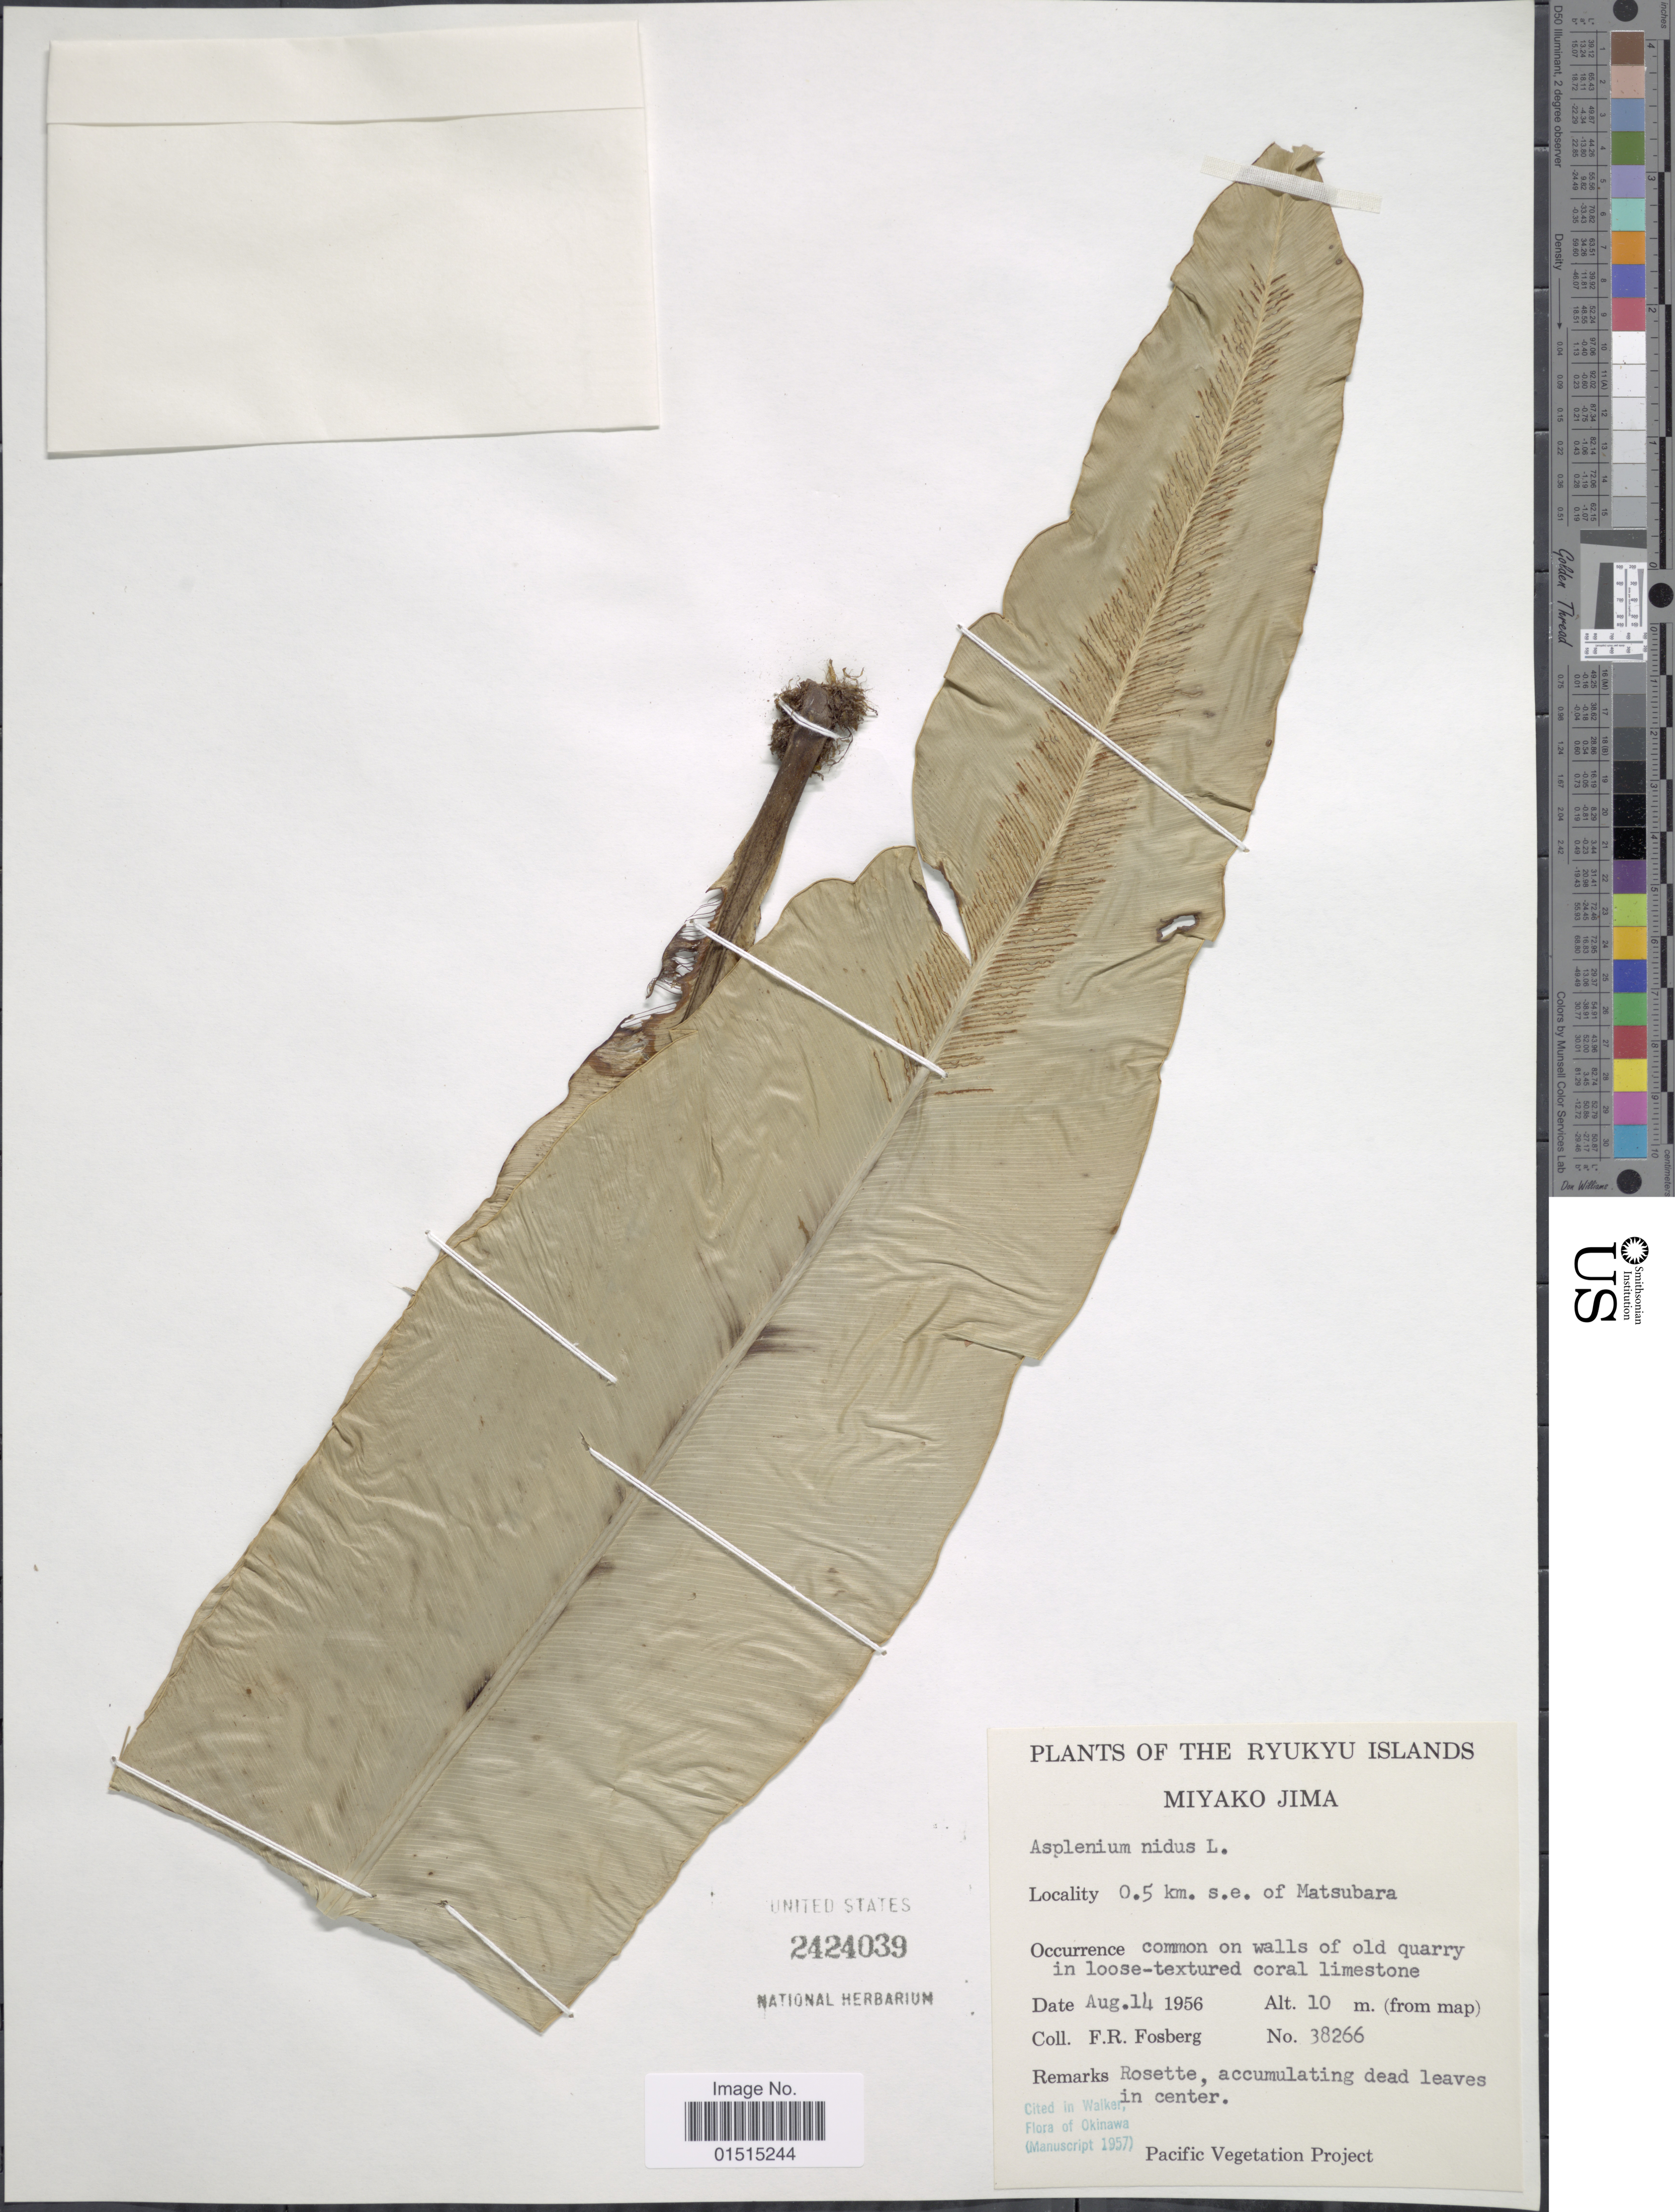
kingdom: Plantae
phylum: Tracheophyta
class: Polypodiopsida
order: Polypodiales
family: Aspleniaceae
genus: Asplenium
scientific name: Asplenium normale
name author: D. Don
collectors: F. R. Fosberg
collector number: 38266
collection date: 1956-08-14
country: Japan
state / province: Okinawa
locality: Ryukyu Islands, Miyako Jima, 0.5 km. s.e. of Matsubara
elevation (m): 10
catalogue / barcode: US 2424039